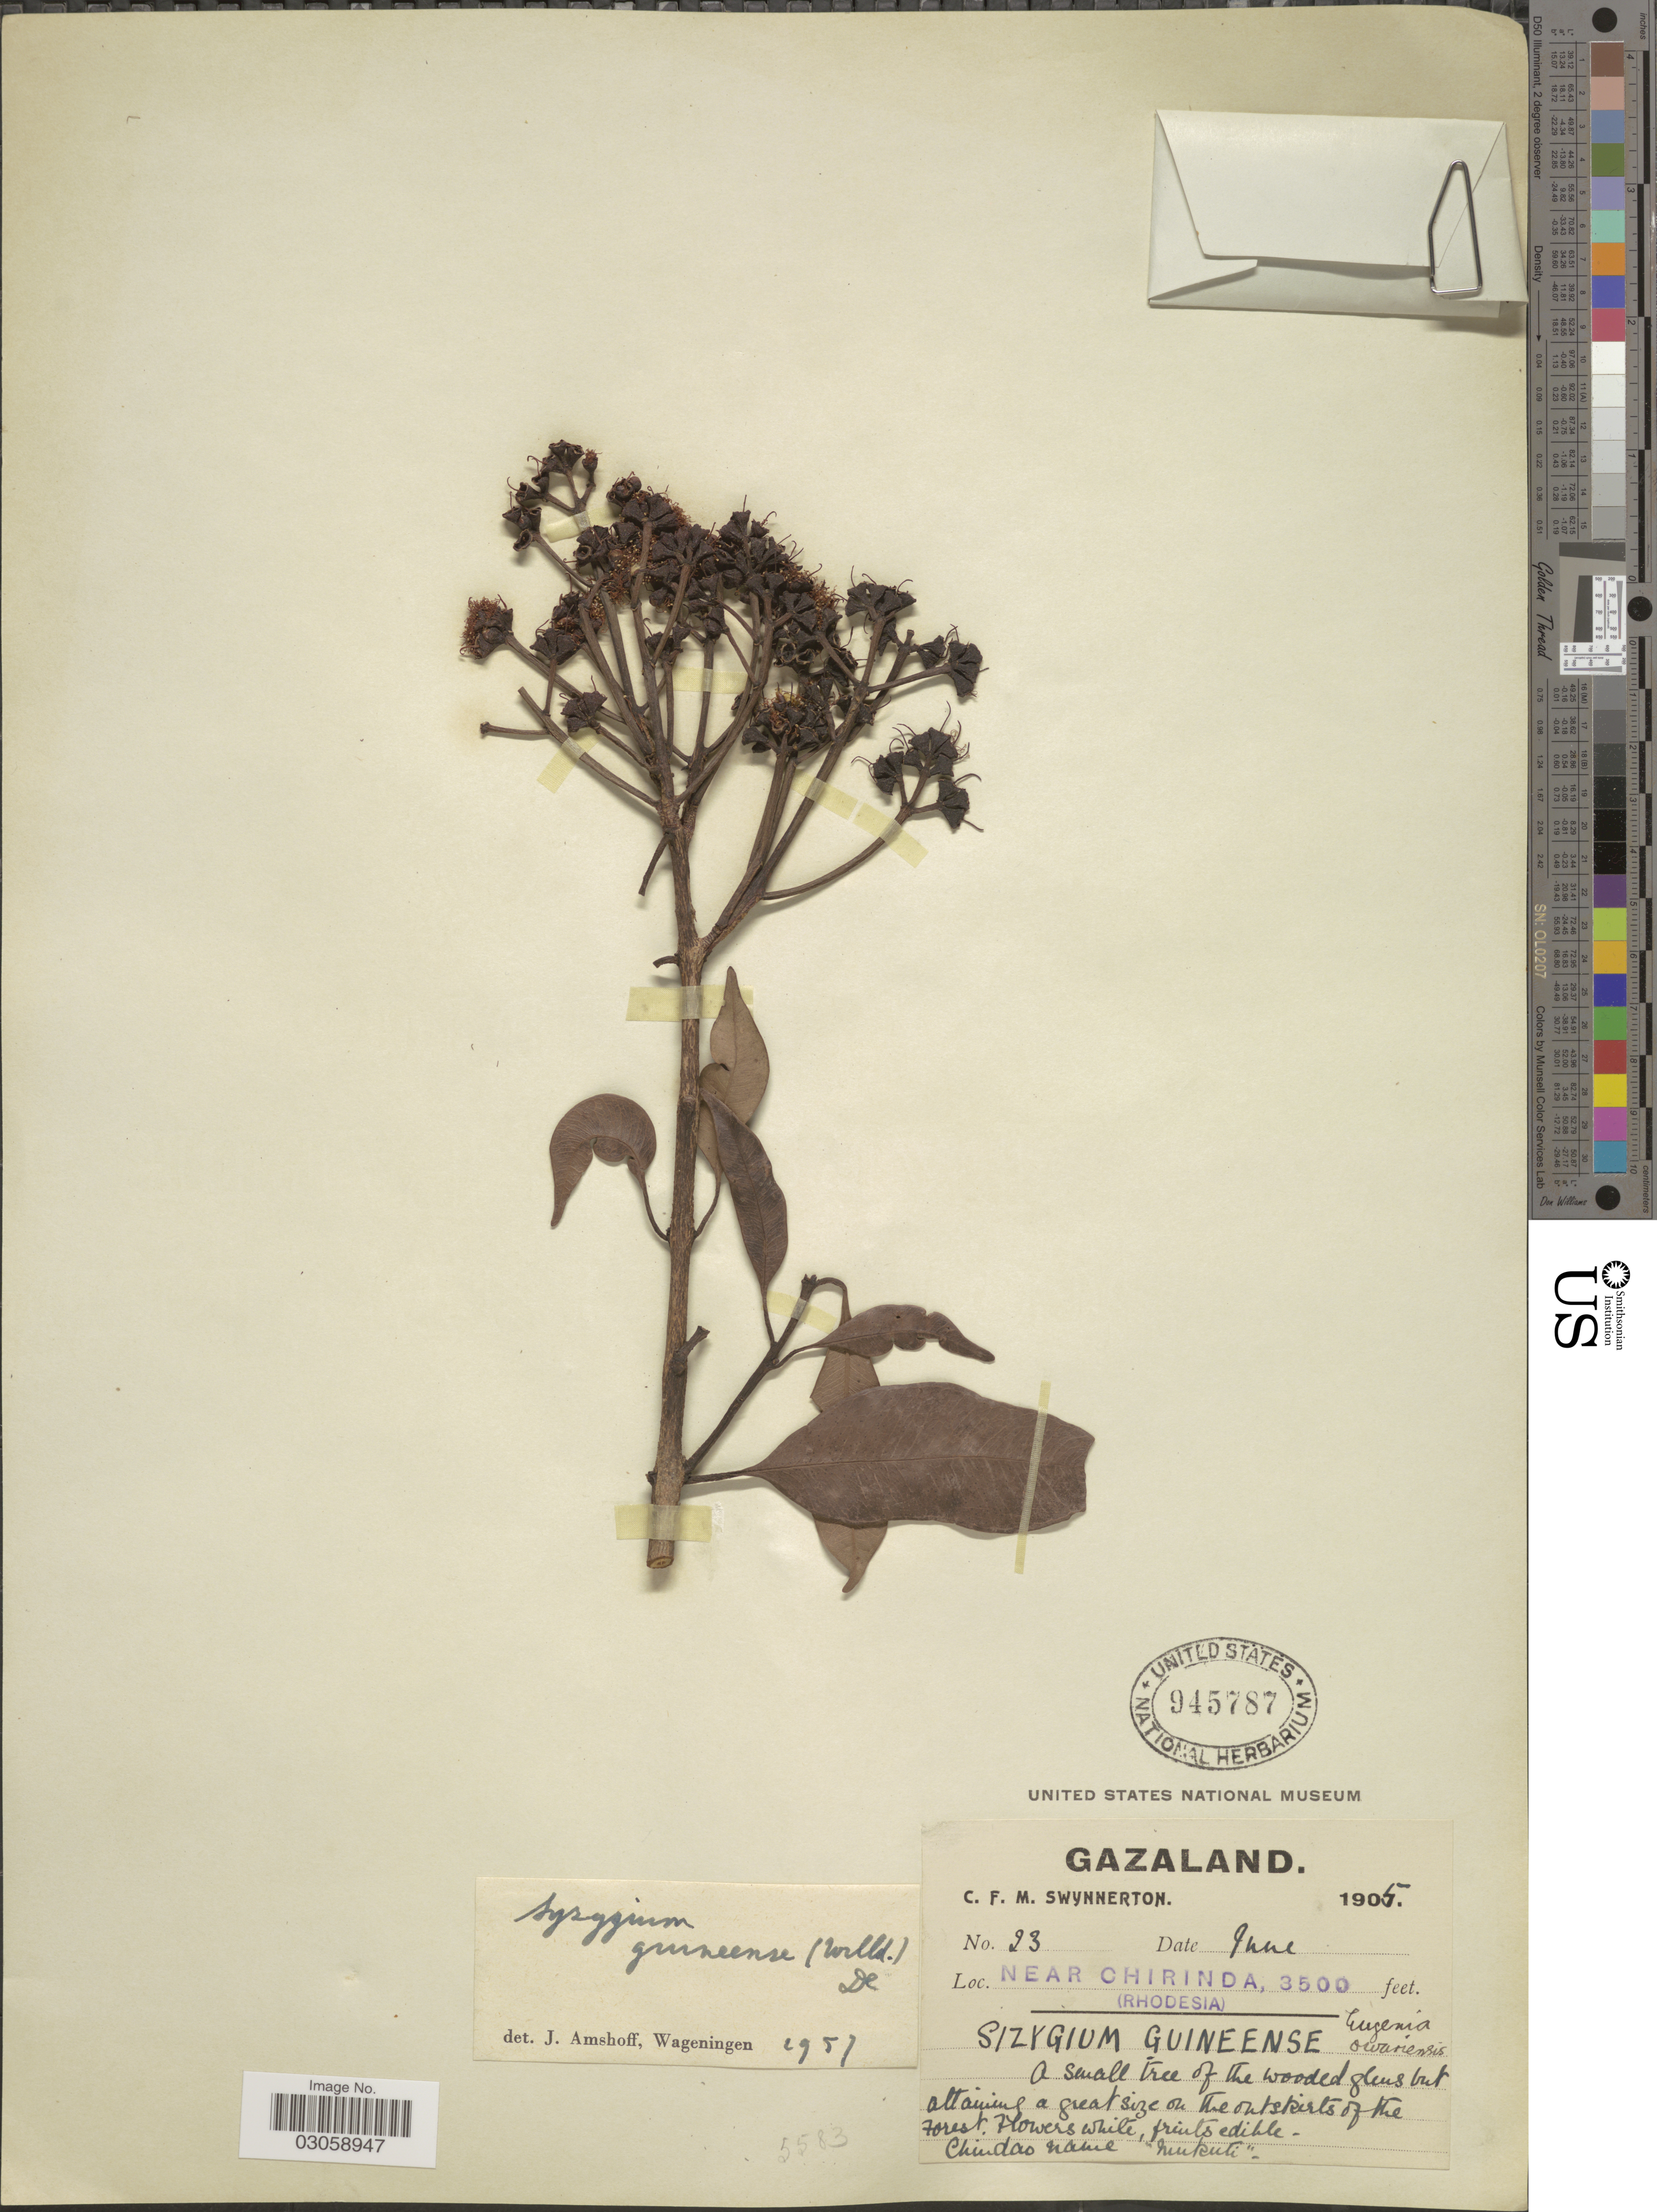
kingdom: Plantae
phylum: Tracheophyta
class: Magnoliopsida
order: Myrtales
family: Myrtaceae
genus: Syzygium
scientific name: Syzygium guineense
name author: (Willd.) DC.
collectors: C. Swynnerton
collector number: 23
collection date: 1905-06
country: Zimbabwe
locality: Gazaland, Near Chirinda, (Rhodesia).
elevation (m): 1067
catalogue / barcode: US 945787